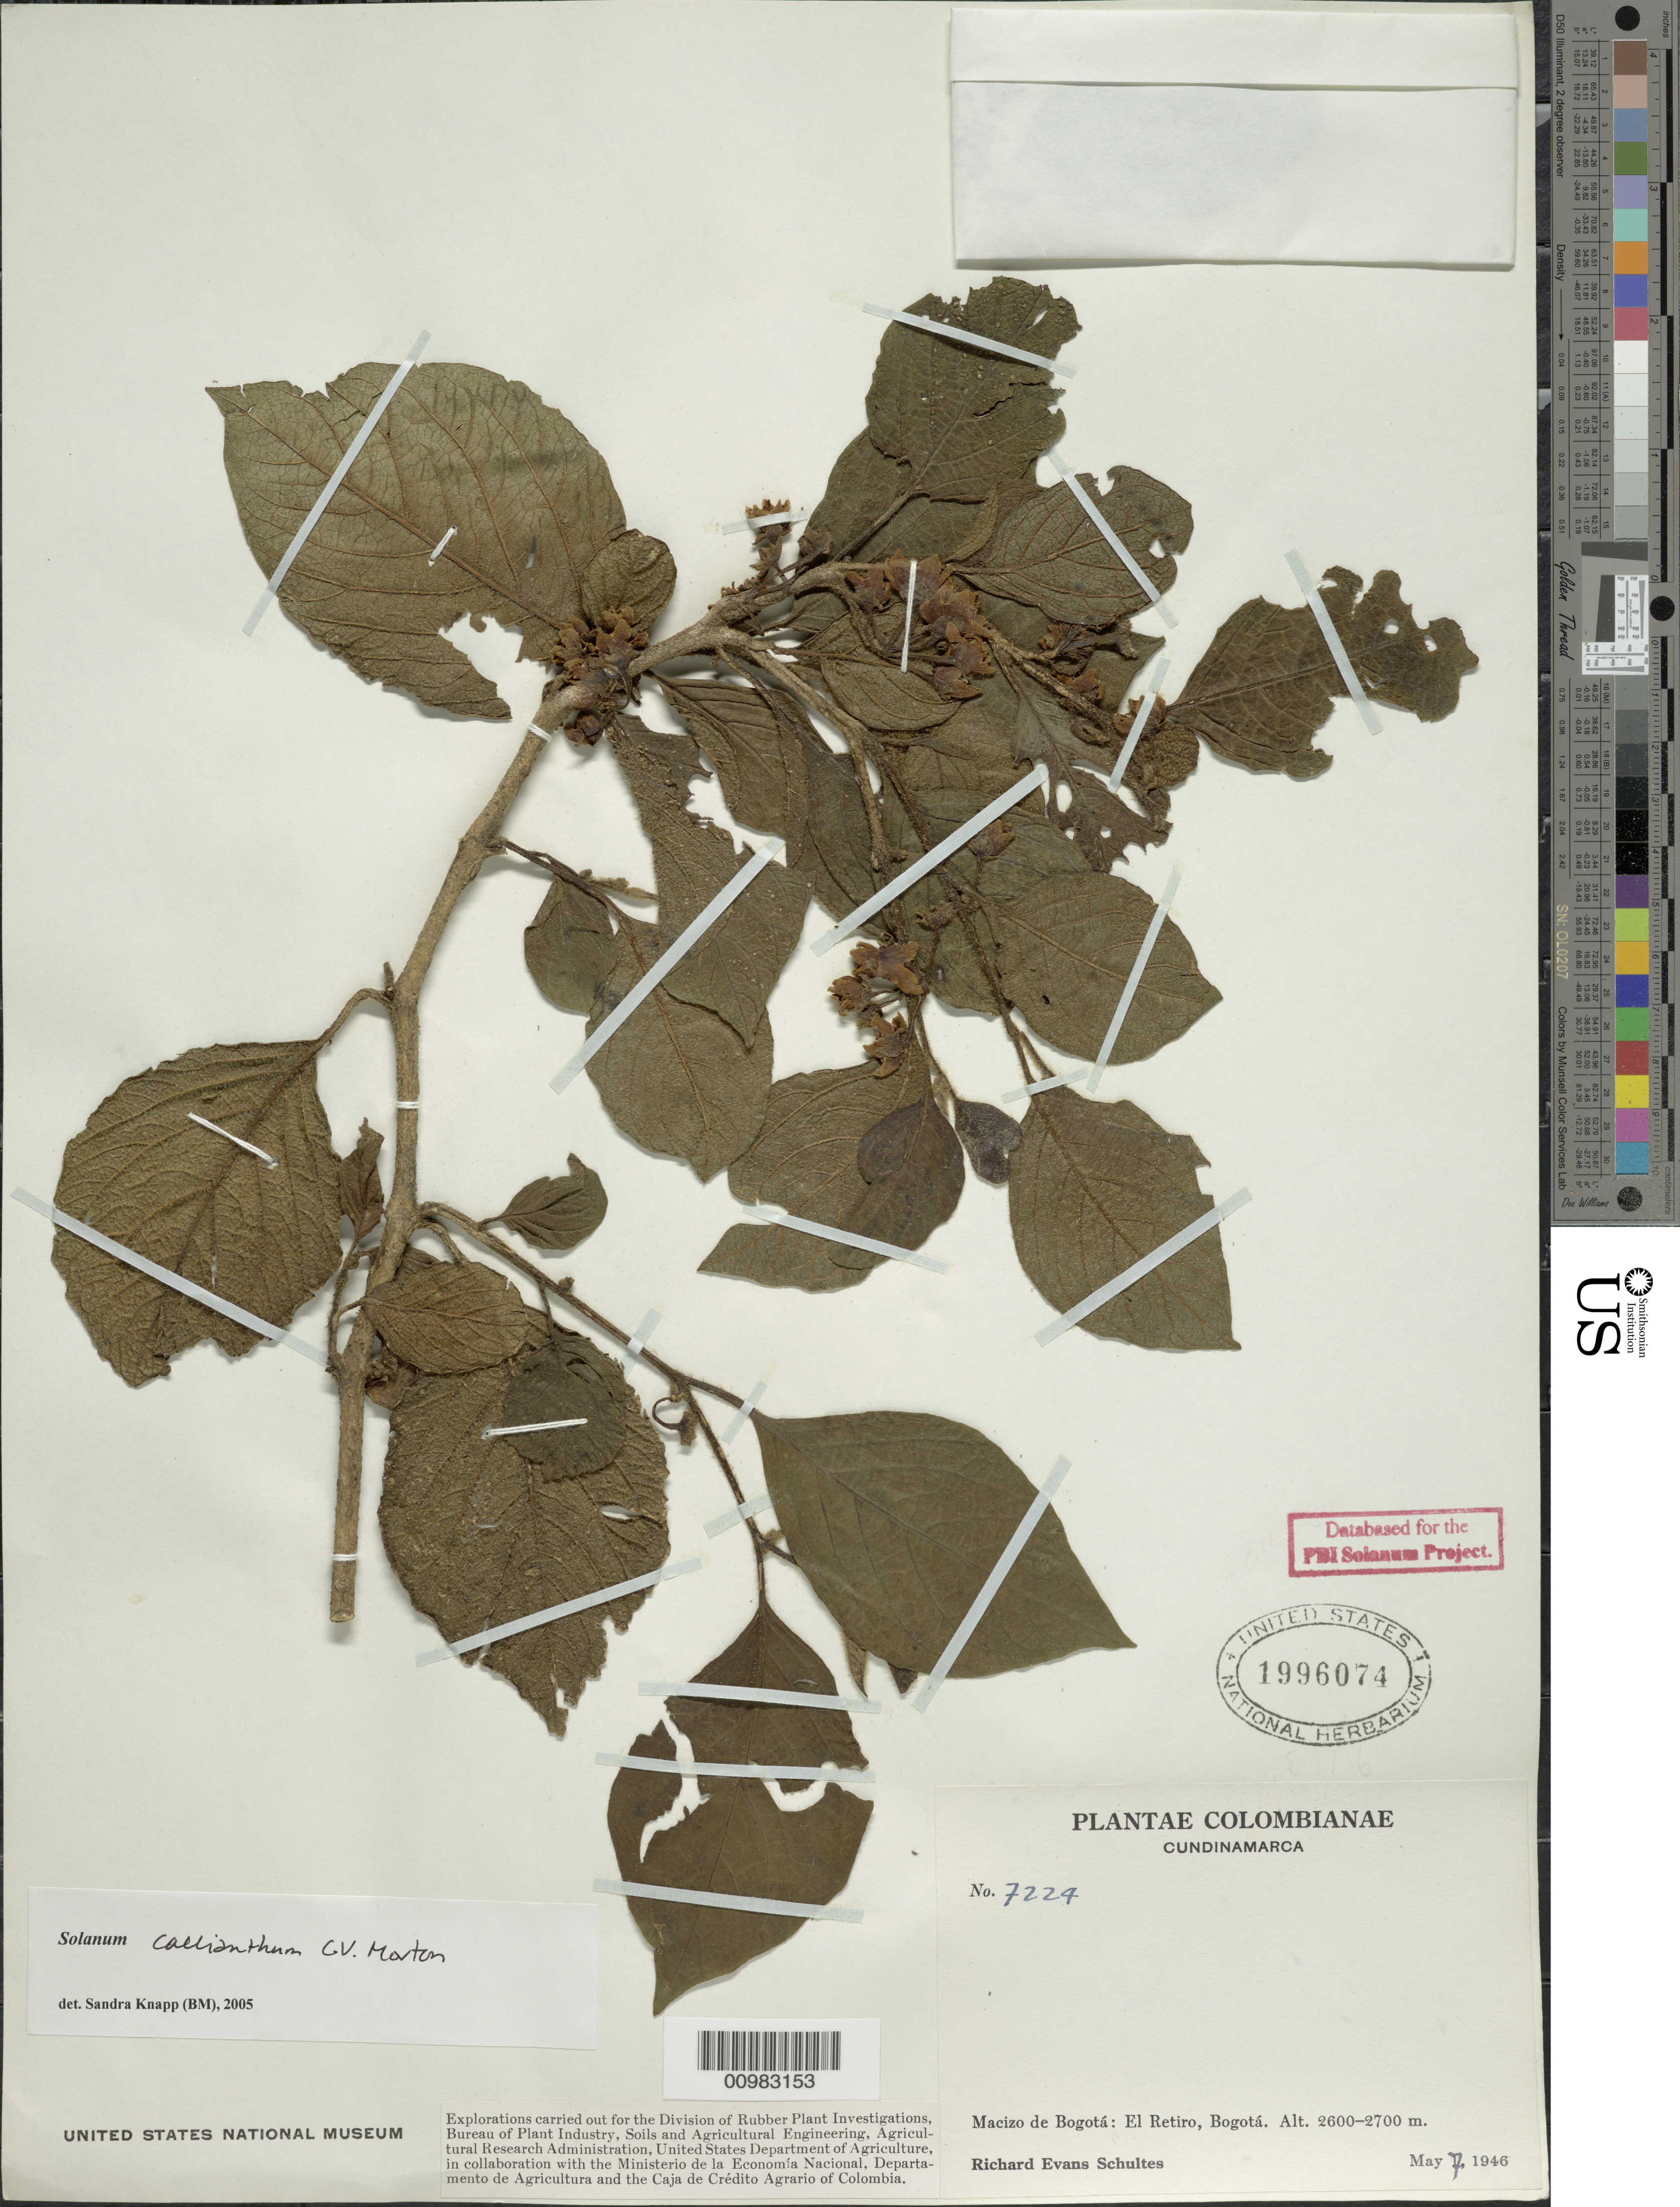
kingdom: Plantae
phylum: Tracheophyta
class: Magnoliopsida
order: Solanales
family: Solanaceae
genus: Solanum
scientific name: Solanum callianthum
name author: C.V. Morton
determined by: Knapp, S. D.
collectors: R. E. Schultes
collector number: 7224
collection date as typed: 7 May 1946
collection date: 1946-05-07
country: Colombia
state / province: Cundinamarca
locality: Macizo de Bogotá, El Retiro, Bogotá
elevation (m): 2600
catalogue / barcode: US 1996074